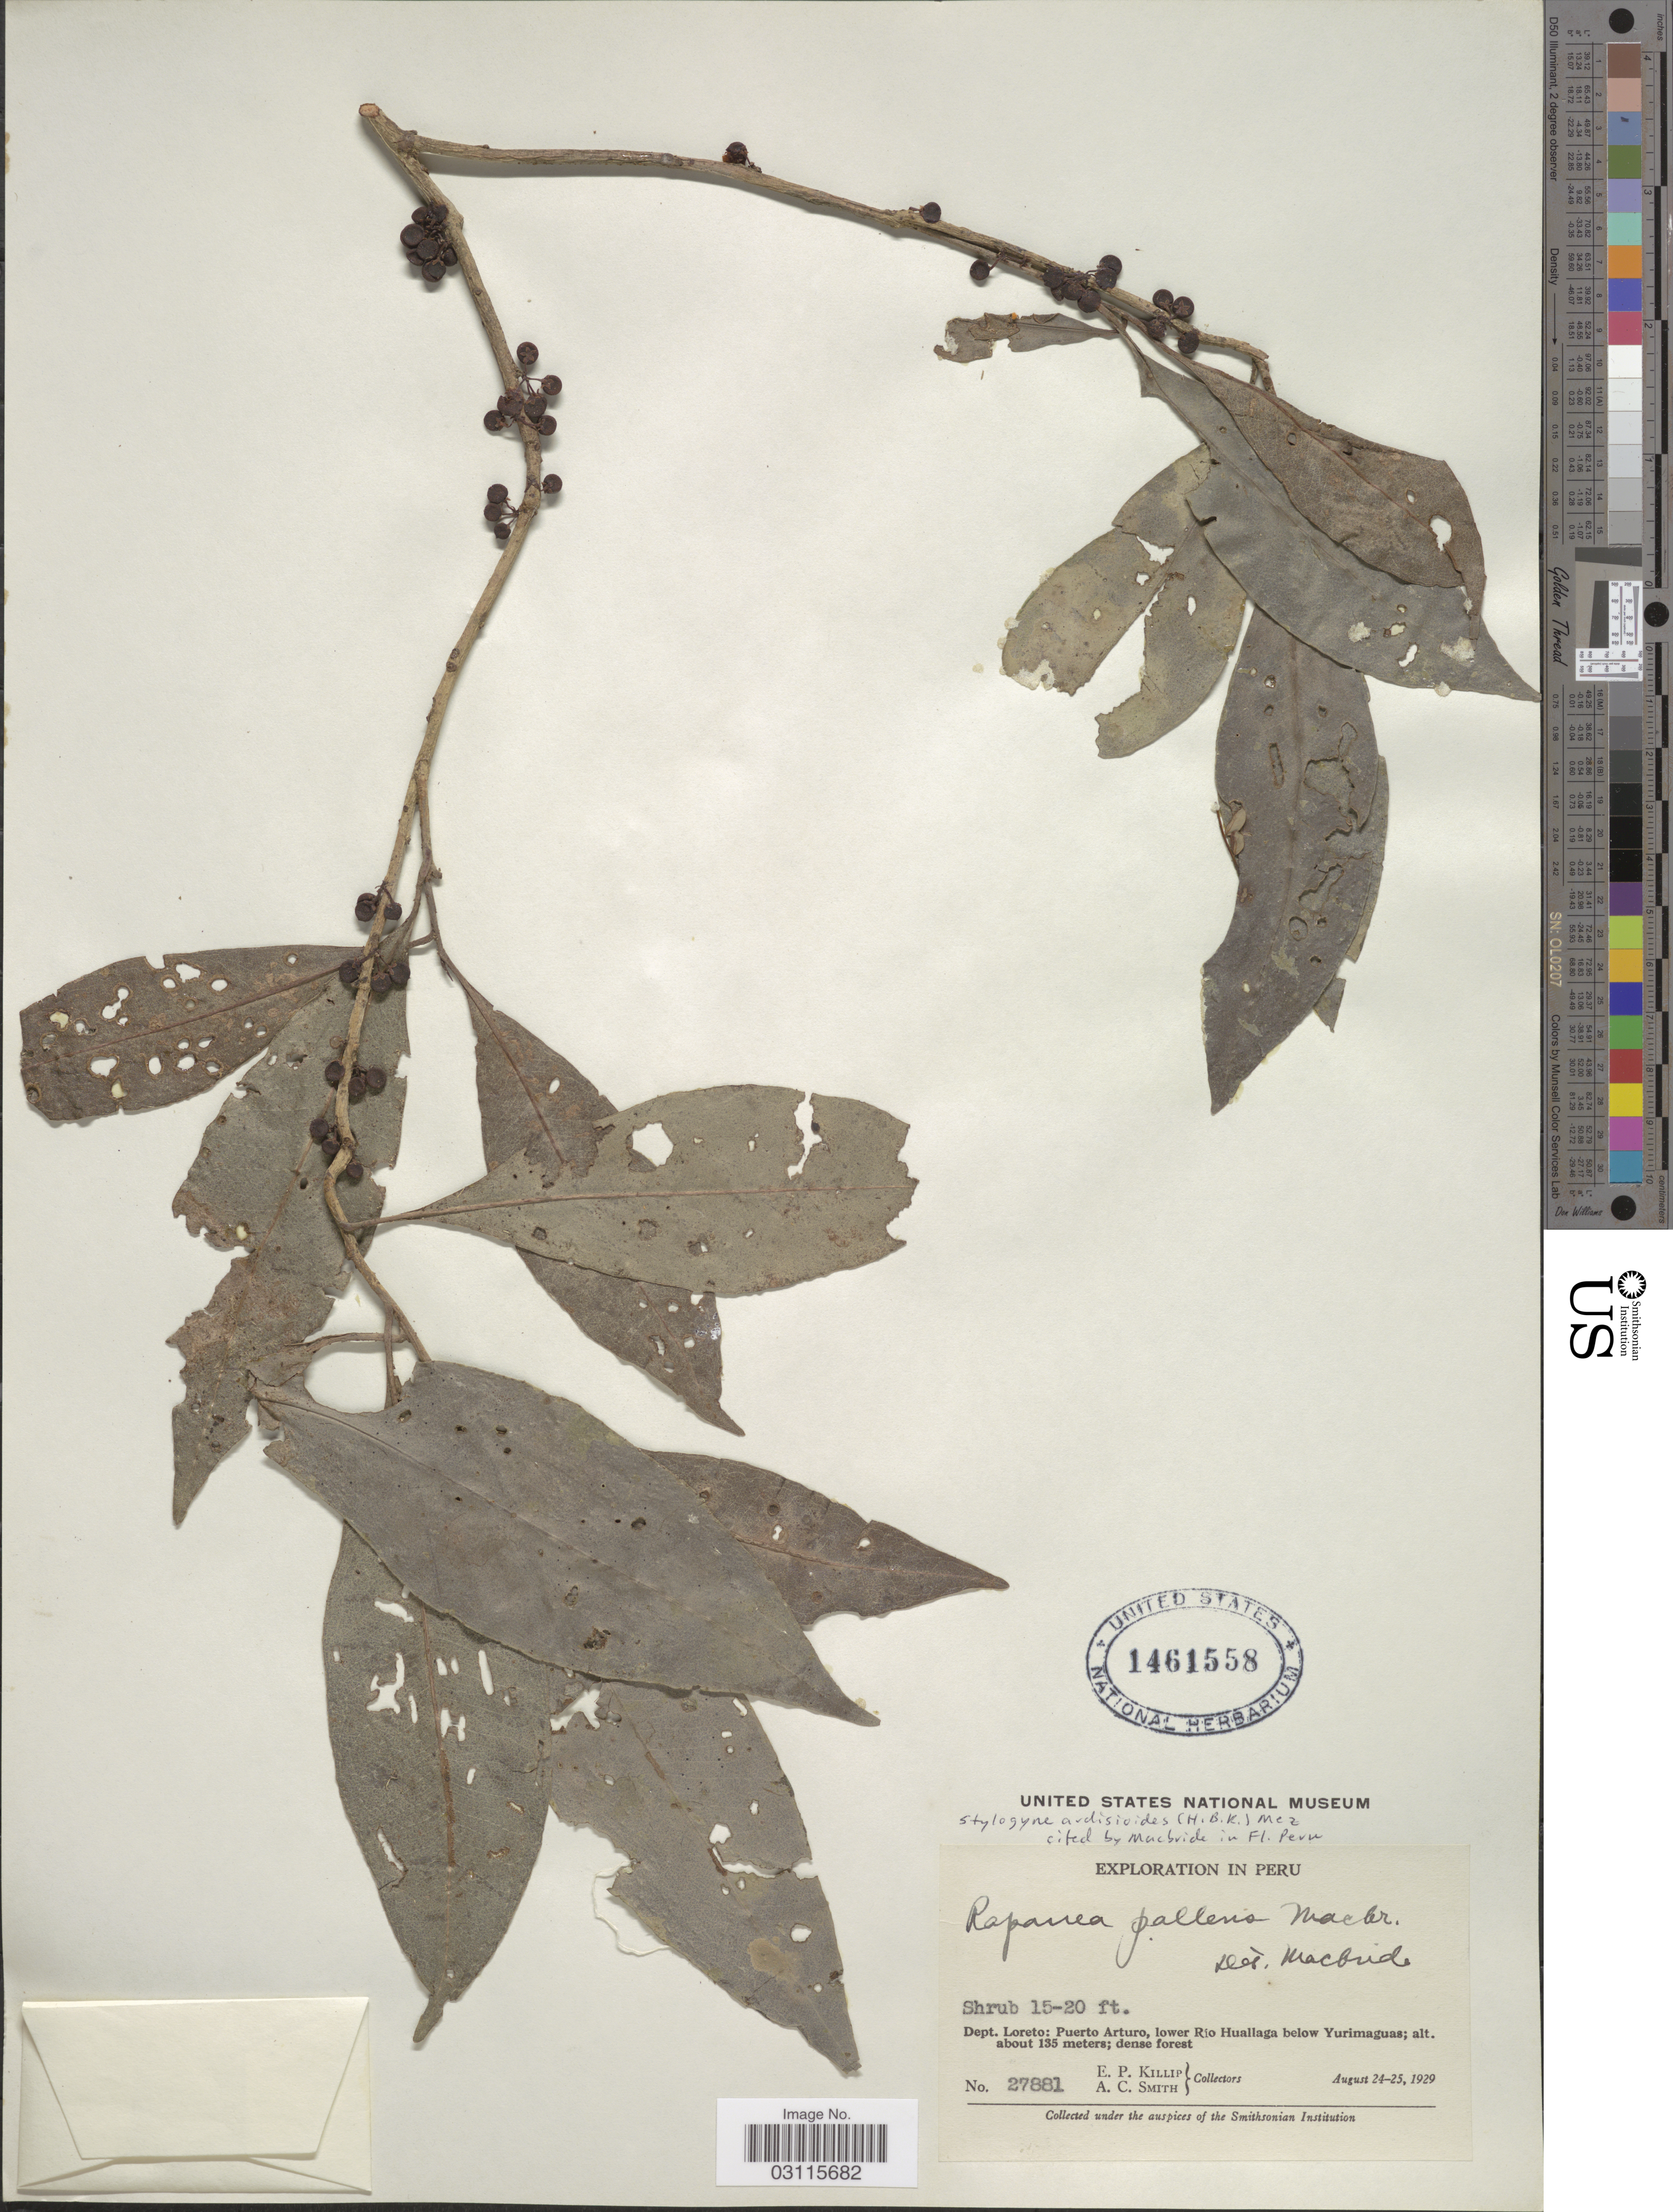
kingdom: Plantae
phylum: Tracheophyta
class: Magnoliopsida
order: Ericales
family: Primulaceae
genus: Stylogyne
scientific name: Stylogyne ardisioides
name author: (Kunth) Mez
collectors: E. P. Killip & A. C. Smith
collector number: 27881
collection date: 1929-08-24/1929-08-25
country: Peru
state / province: Loreto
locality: Dept. Loreto: Puerto Arturo, lower Río Huallaga below Yurimaguas.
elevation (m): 135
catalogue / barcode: US 1461558